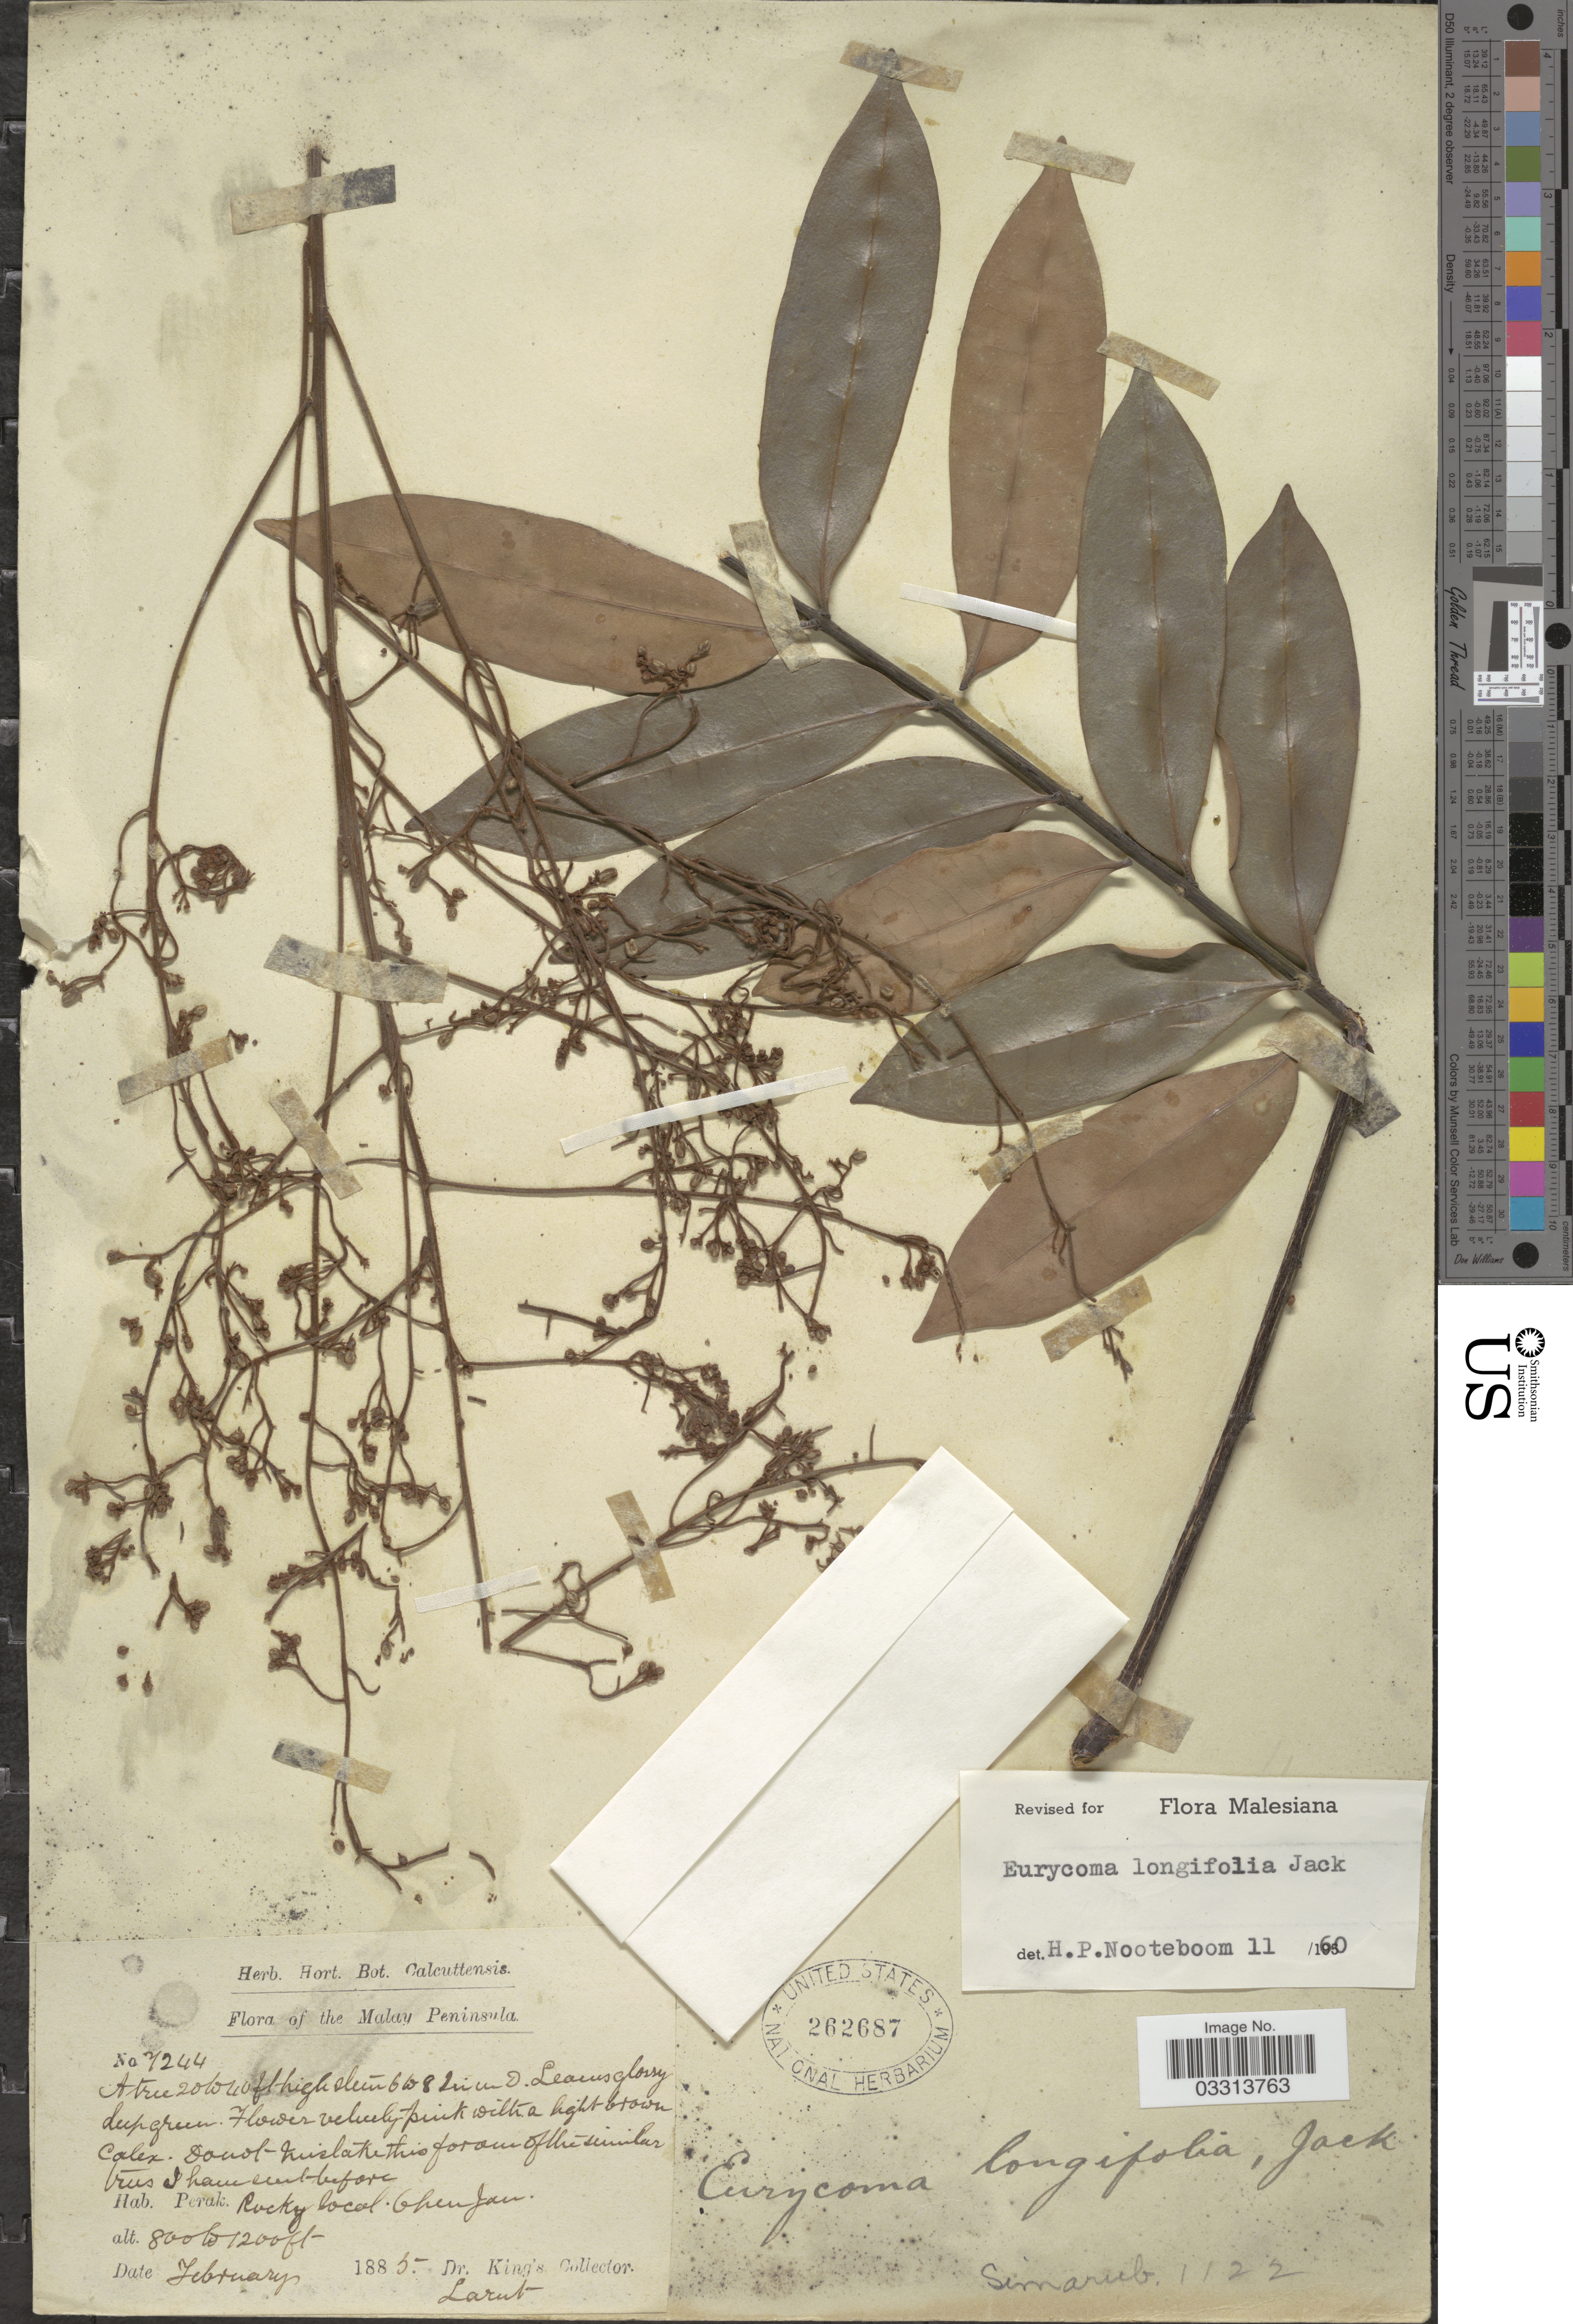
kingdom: Plantae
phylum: Tracheophyta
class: Magnoliopsida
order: Sapindales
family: Simaroubaceae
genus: Eurycoma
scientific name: Eurycoma longifolia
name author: Jack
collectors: G. King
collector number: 7244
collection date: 1885-02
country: Malaysia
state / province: Perak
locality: Malay Peninsula, ChenJan [interpreted].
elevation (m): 244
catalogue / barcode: US 262687